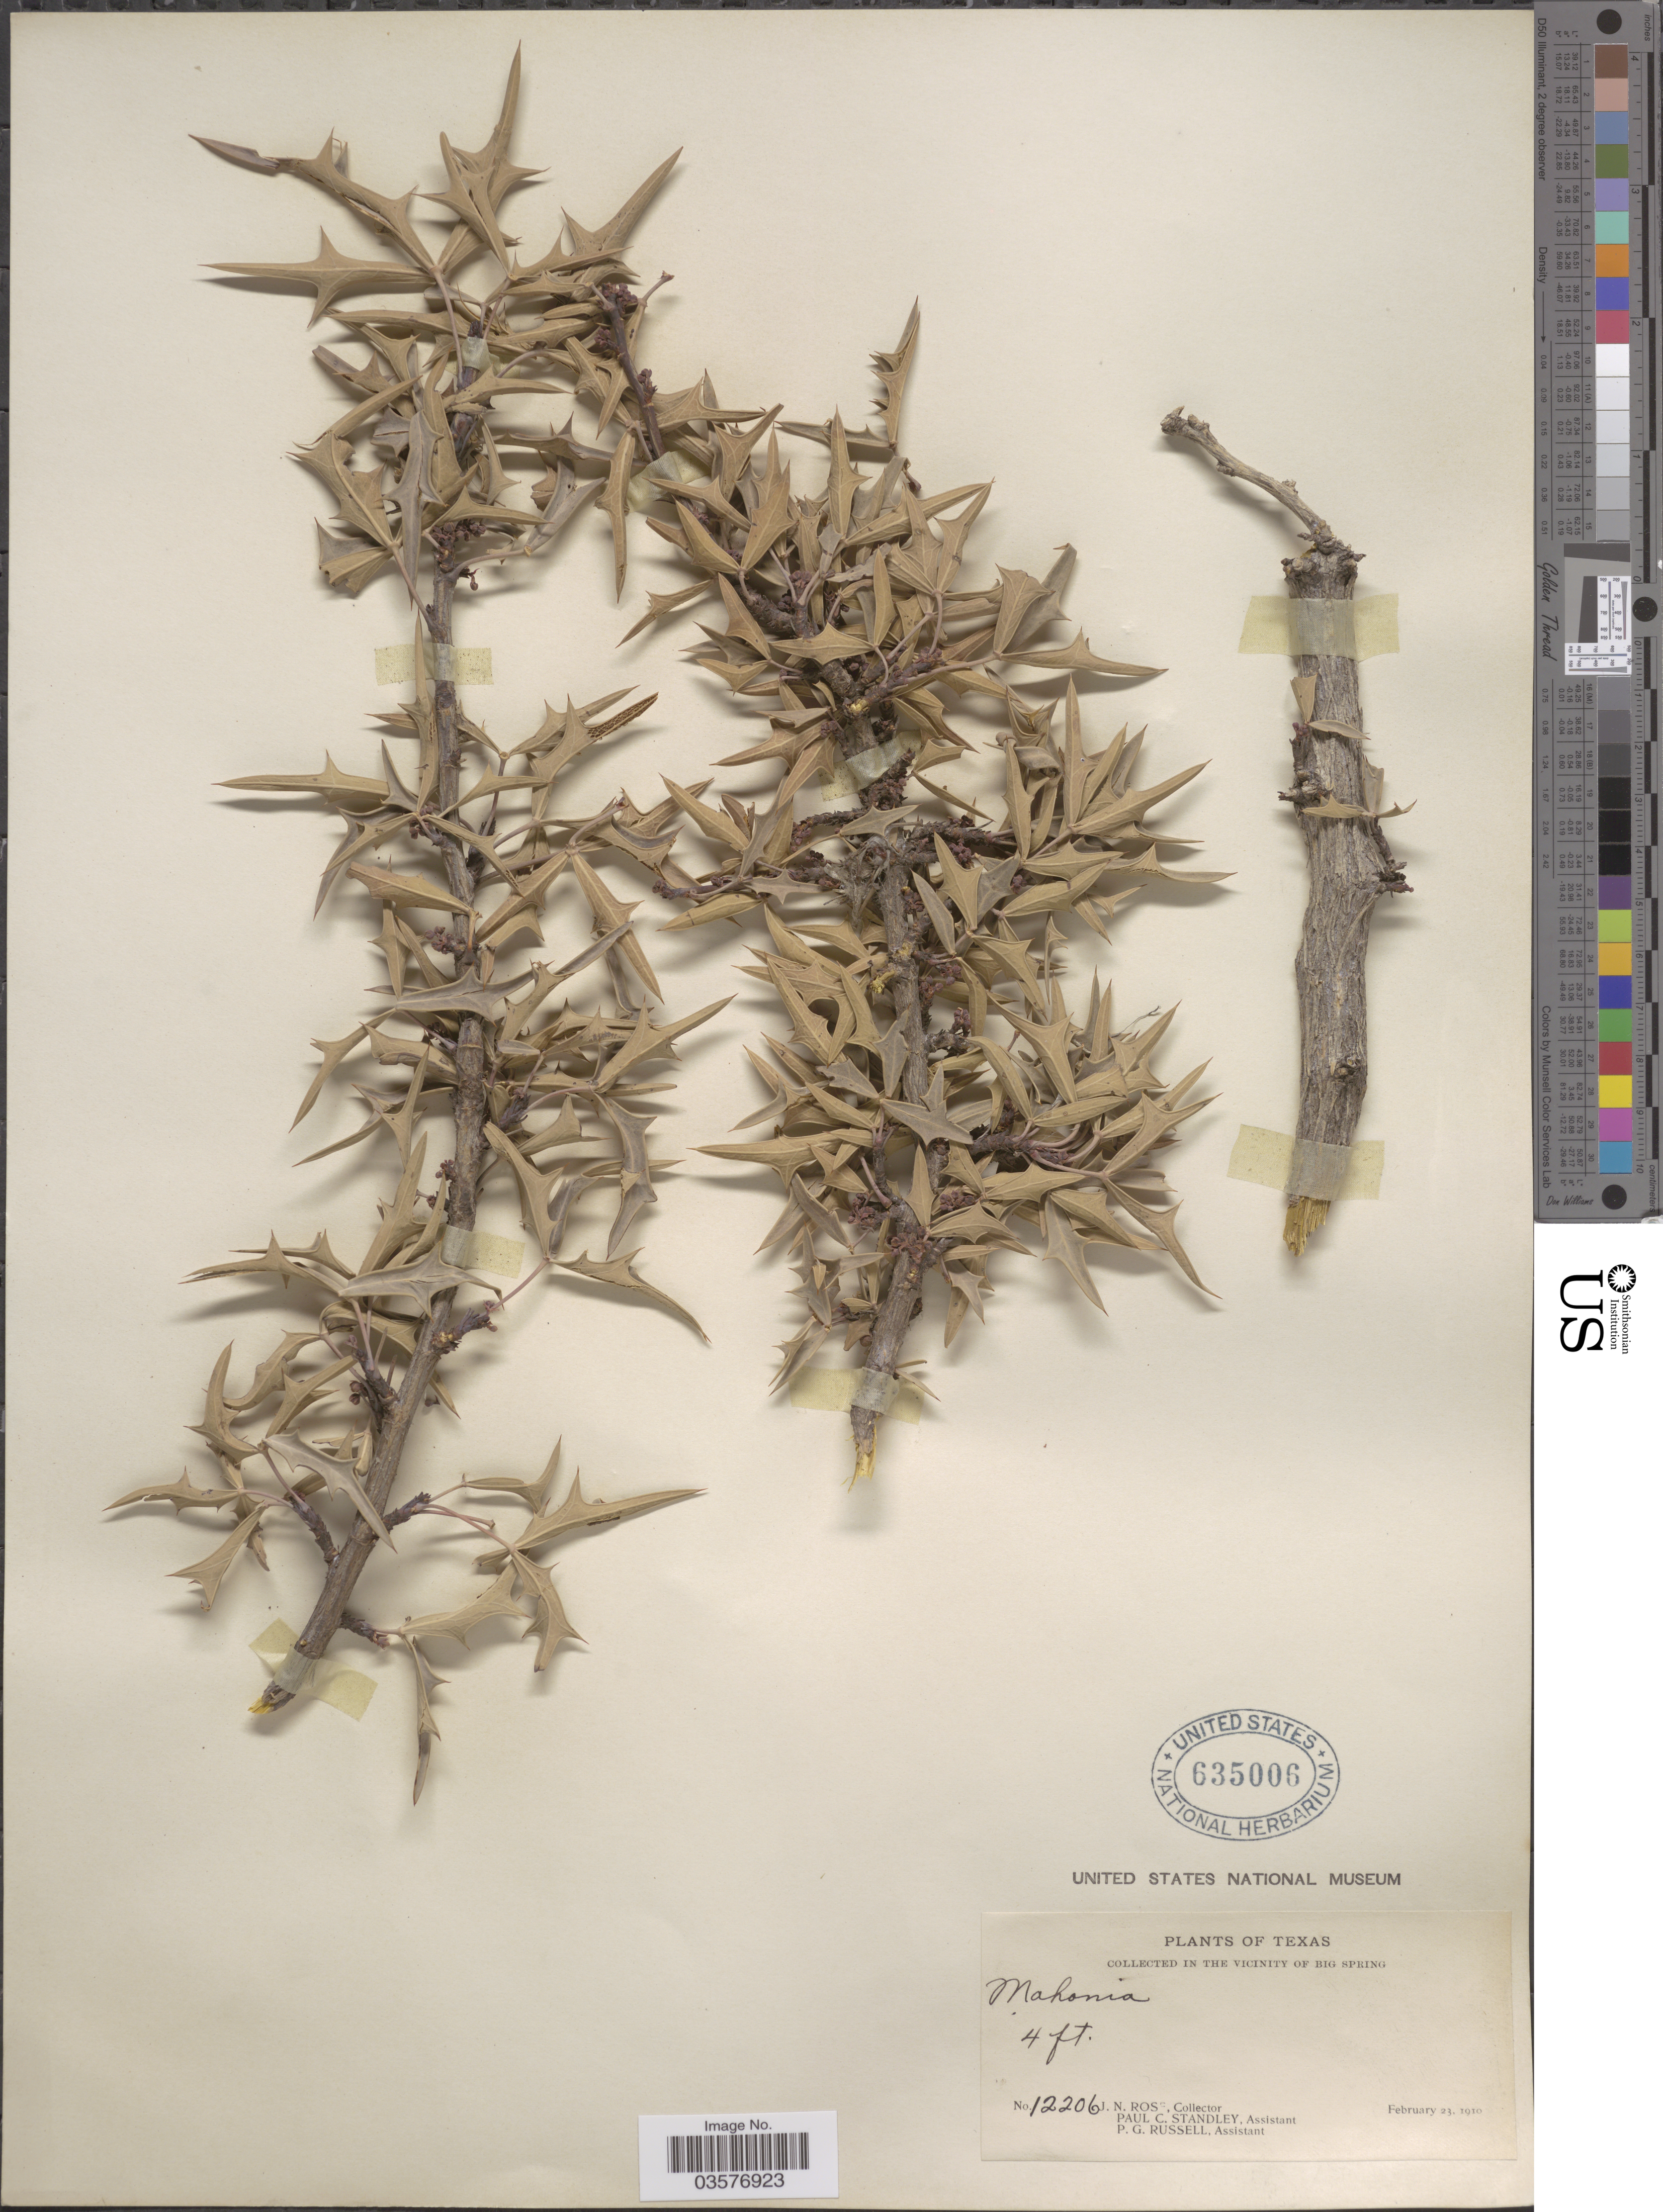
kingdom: Plantae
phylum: Tracheophyta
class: Magnoliopsida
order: Ranunculales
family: Berberidaceae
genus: Mahonia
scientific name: Mahonia trifoliolata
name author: (Monic.) Fedde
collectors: J. N. Rose, P. C. Standley & P. G. Russell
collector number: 12206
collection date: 1910-02-23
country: United States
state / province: Texas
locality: The Vicinity of Big Spring.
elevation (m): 1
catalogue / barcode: US 635006